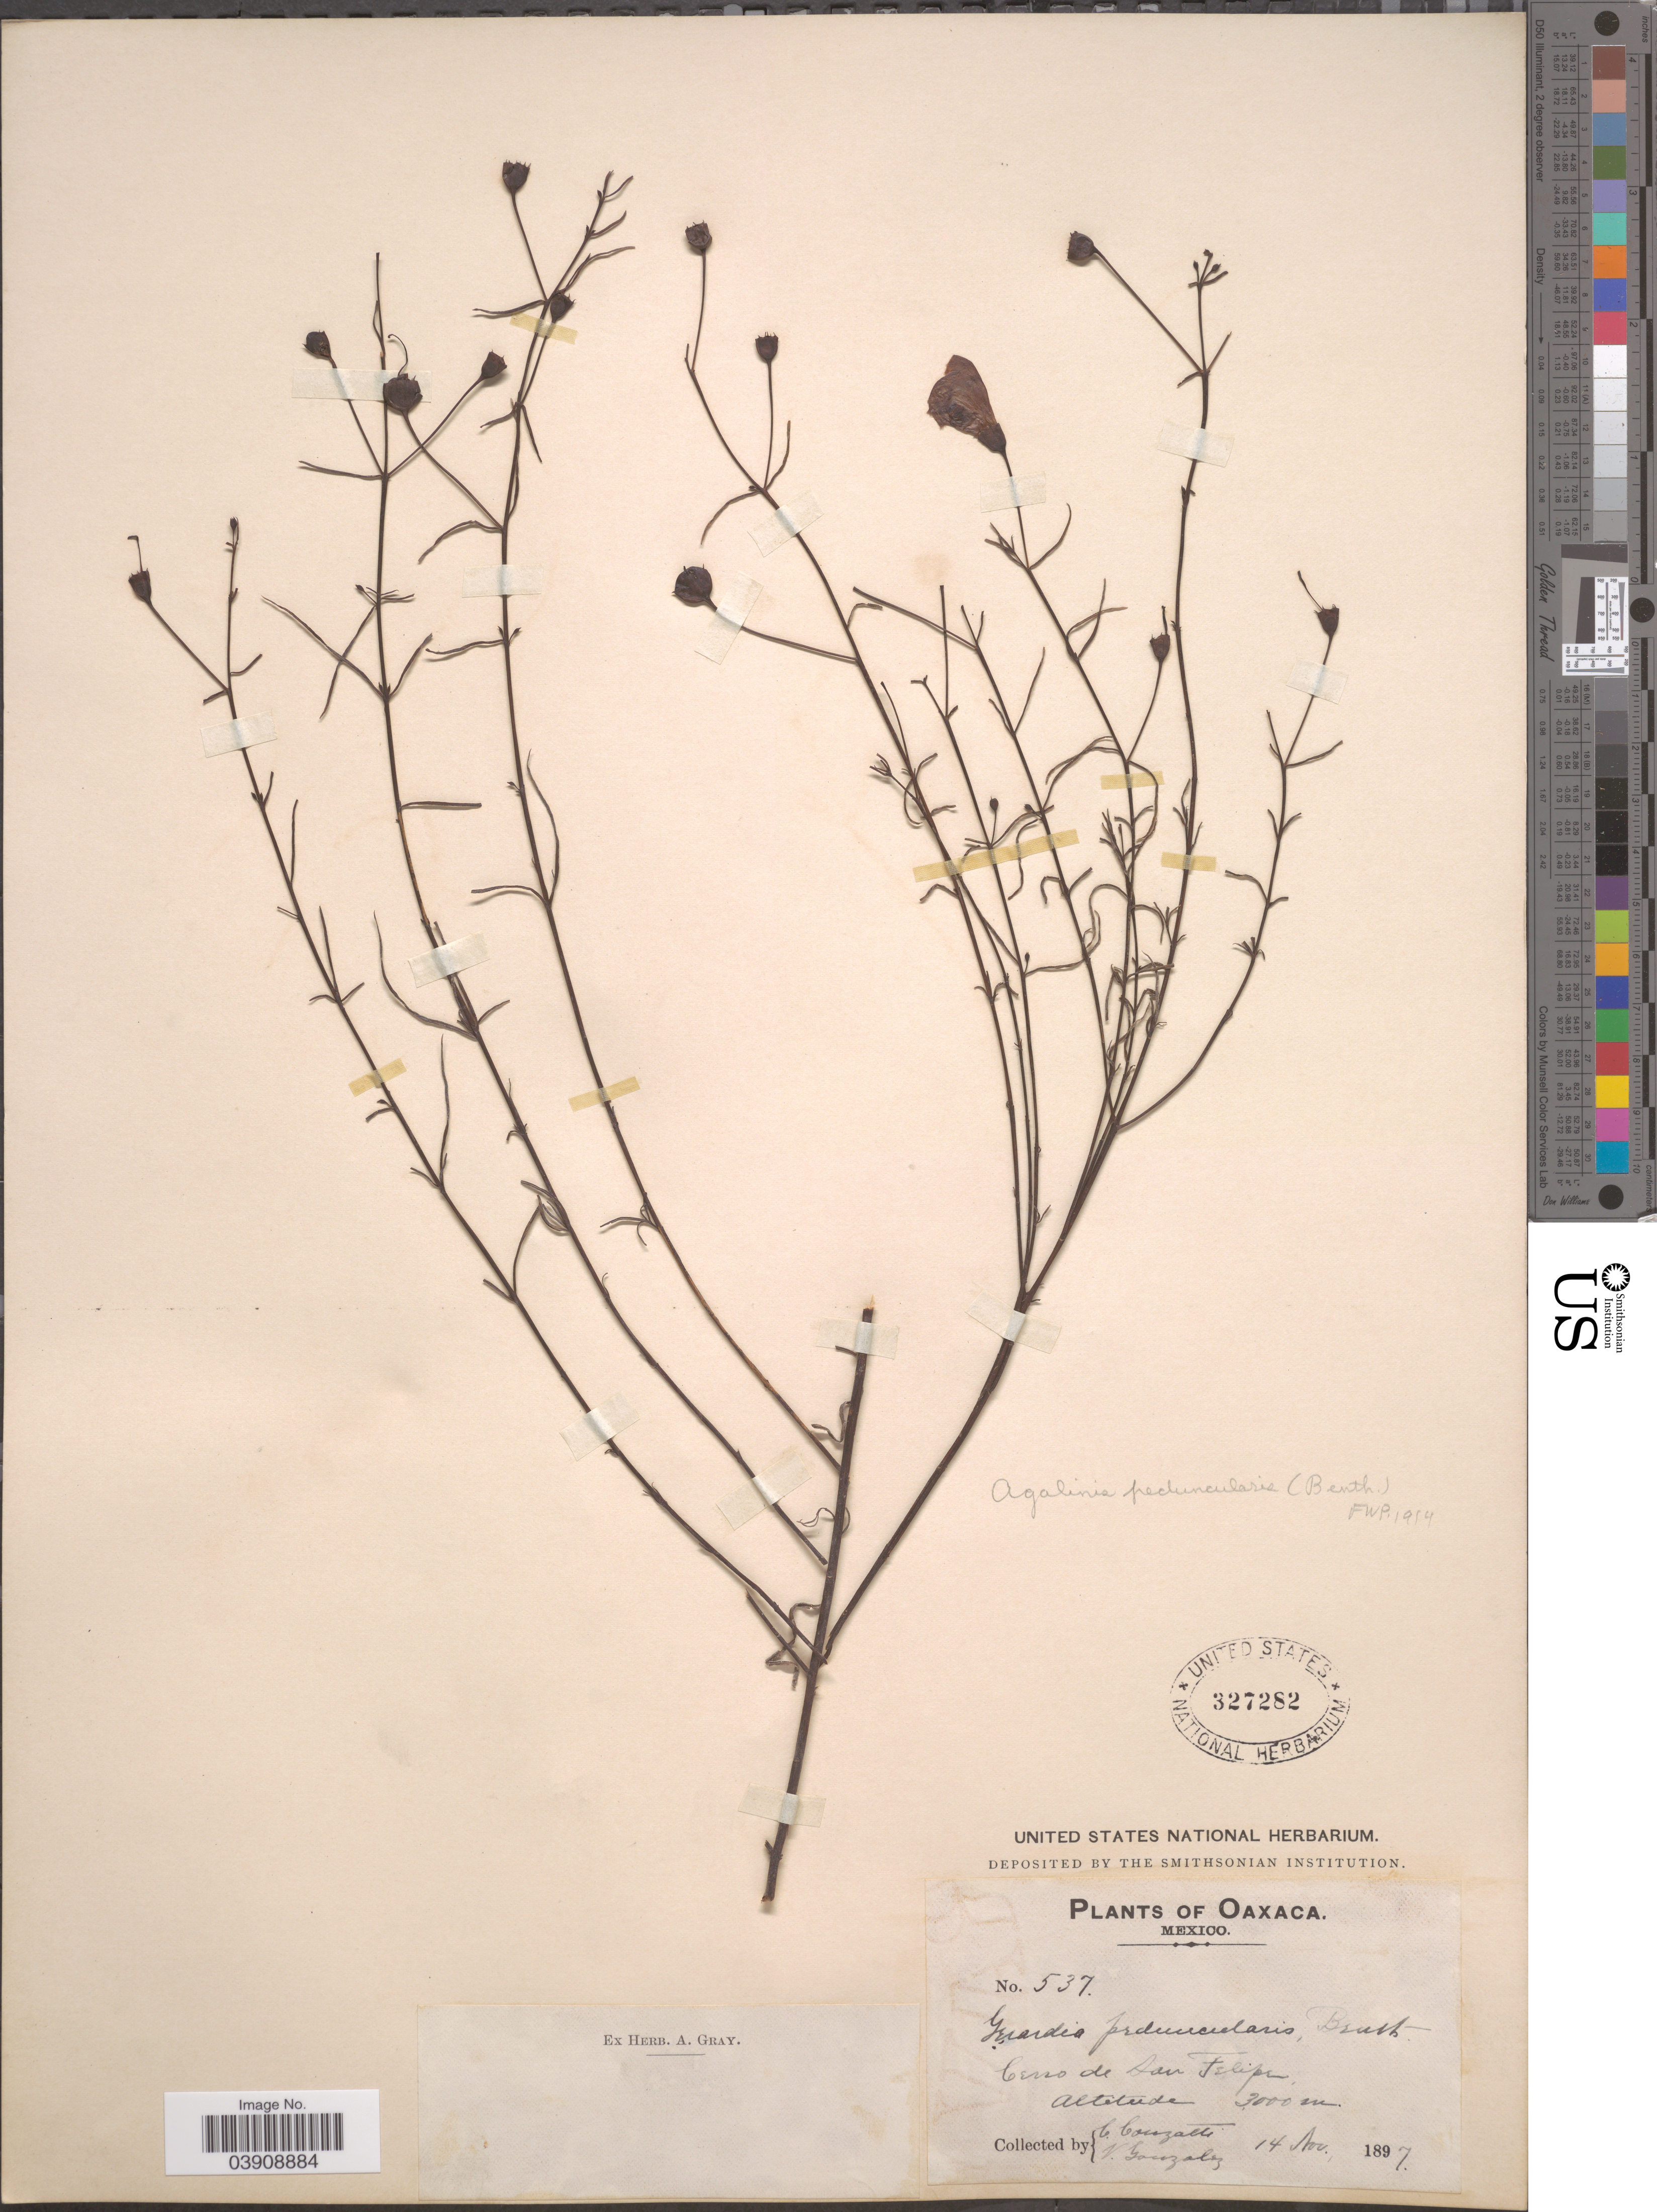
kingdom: Plantae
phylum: Tracheophyta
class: Magnoliopsida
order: Lamiales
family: Orobanchaceae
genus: Agalinis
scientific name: Agalinis peduncularis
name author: (Benth.) Pennell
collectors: C. Conzalli & V. Gonzalez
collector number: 537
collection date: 1897-11-14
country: Mexico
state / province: Oaxaca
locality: Cerro de San Felipe.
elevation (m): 3000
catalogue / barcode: US 327282